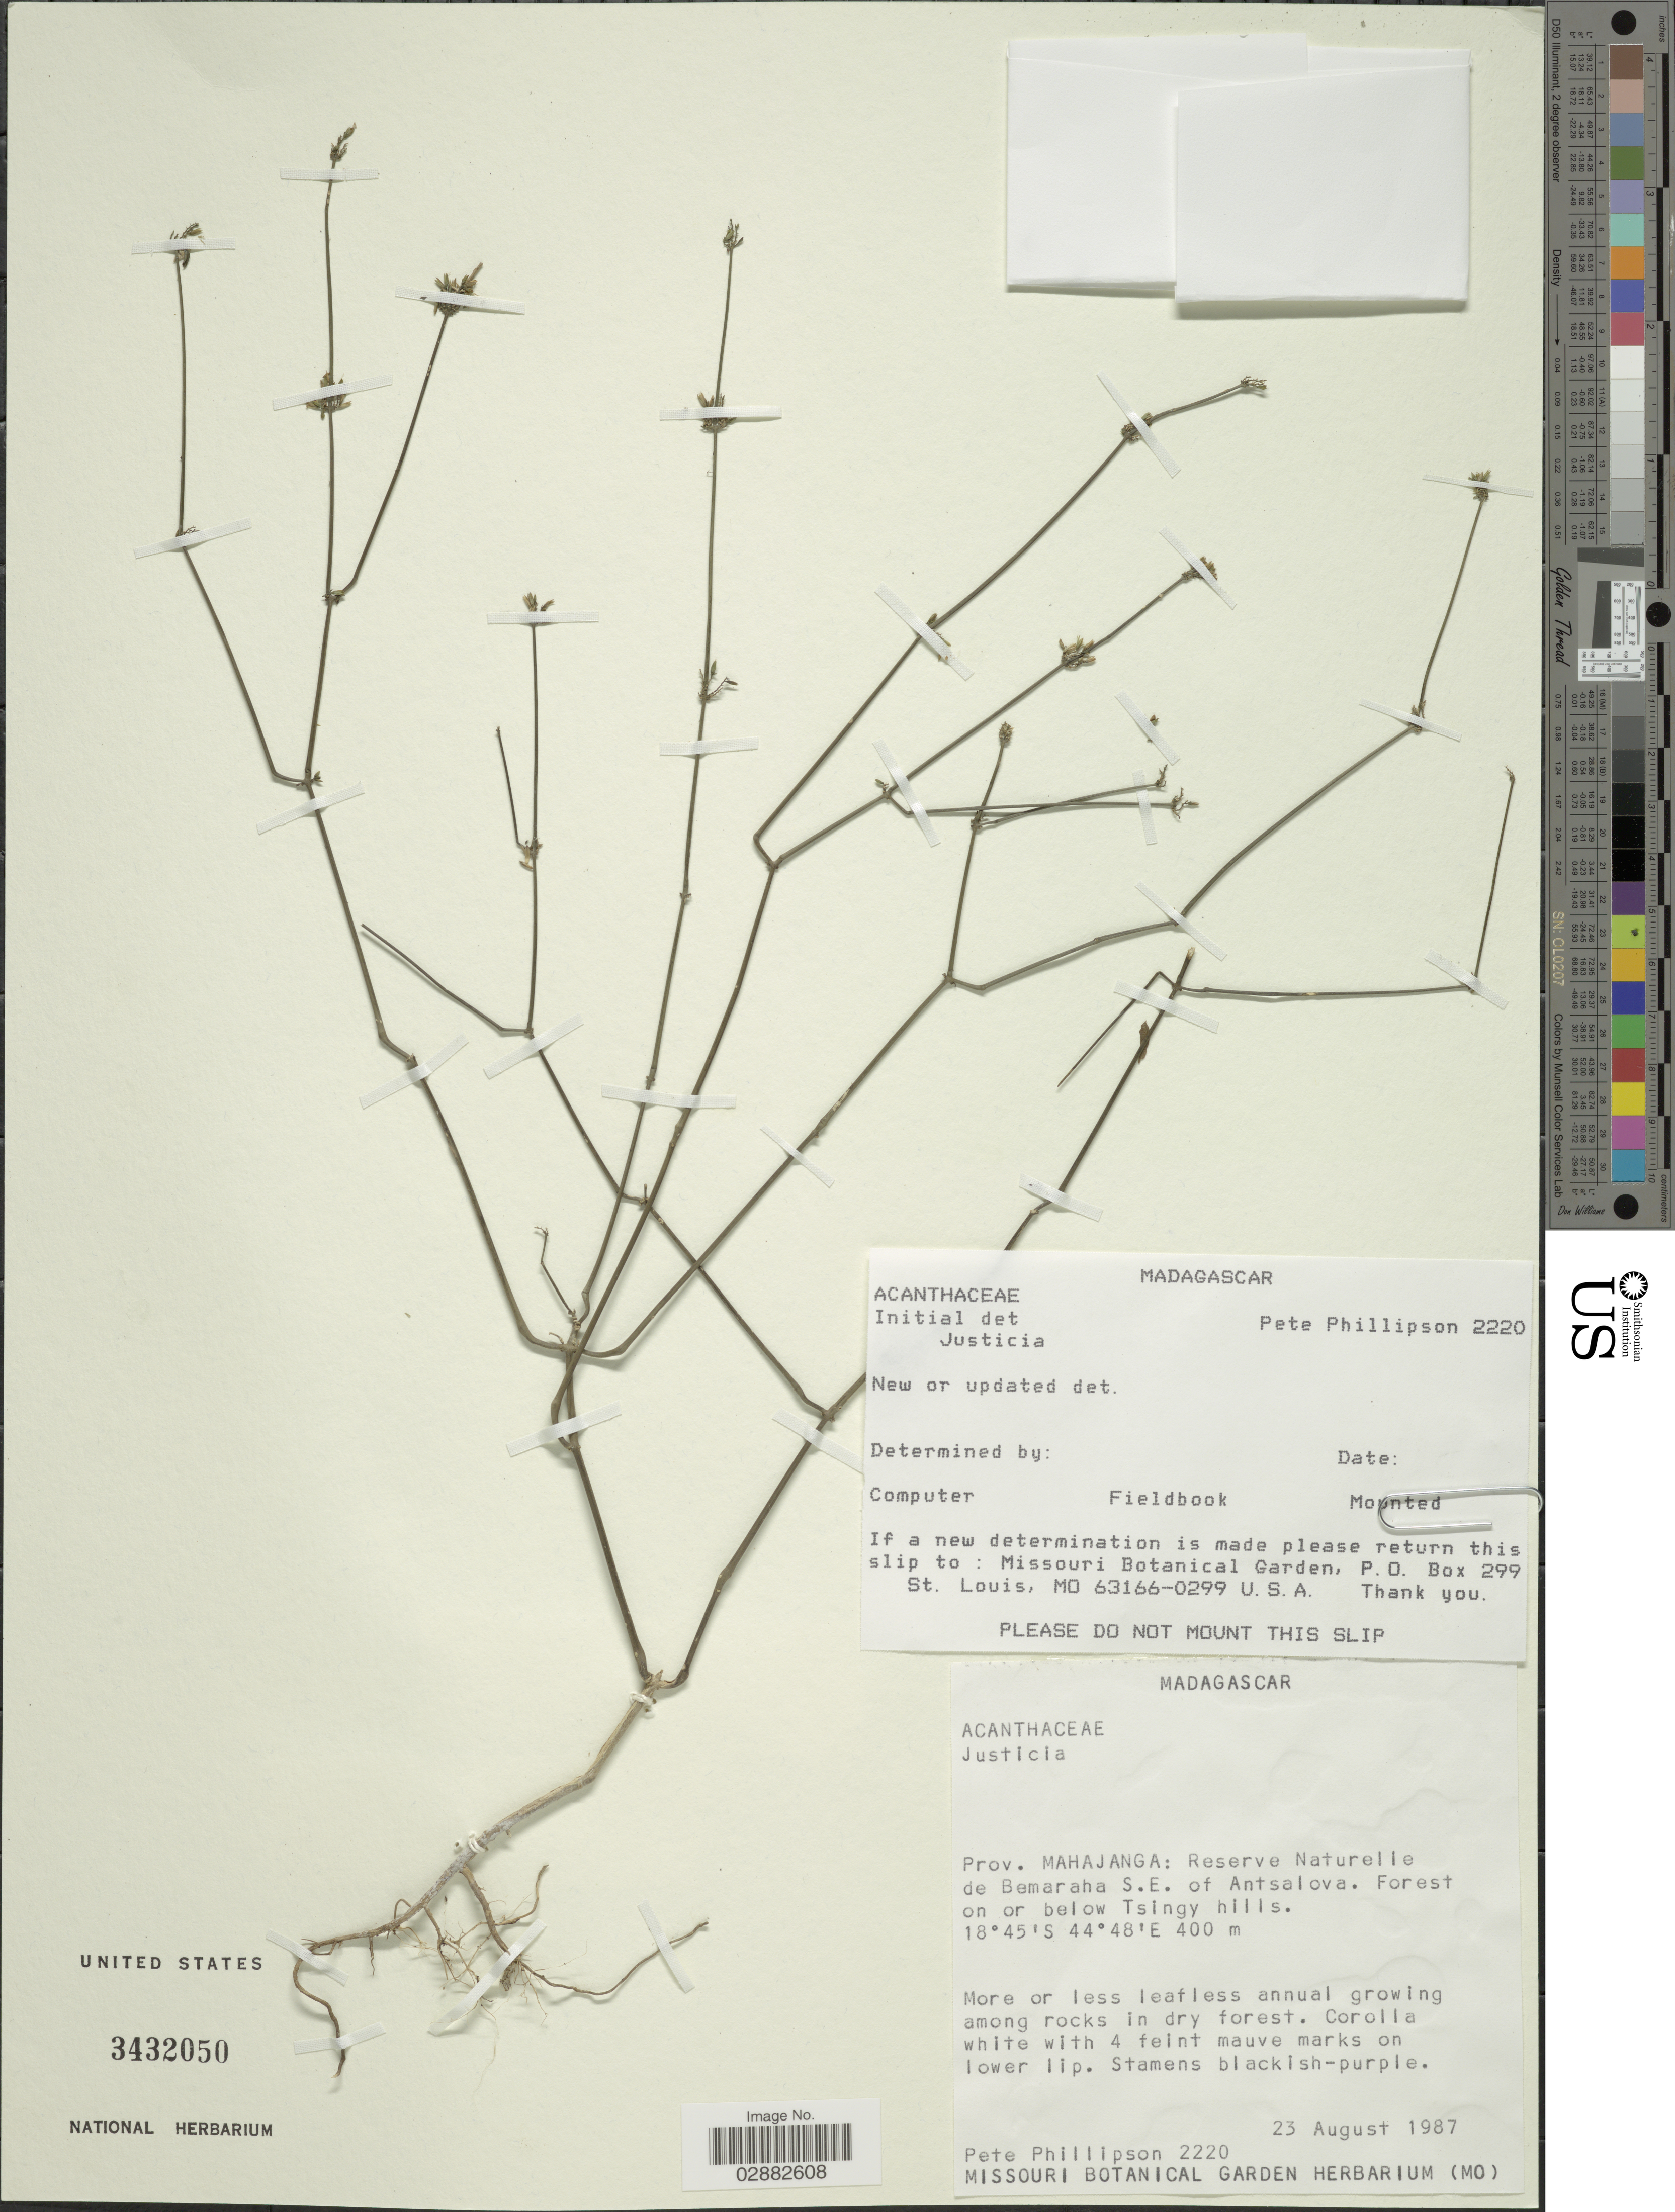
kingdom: Plantae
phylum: Tracheophyta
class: Magnoliopsida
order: Lamiales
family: Acanthaceae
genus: Justicia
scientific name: Justicia sp.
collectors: P. B. Phillipson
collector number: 2220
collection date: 1987-08-23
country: Madagascar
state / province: Melaky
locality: Reserve Naturelle de Bemaraha S.E. of Antsalova. Forest on or below Tsingy hills.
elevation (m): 400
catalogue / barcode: US 3432050